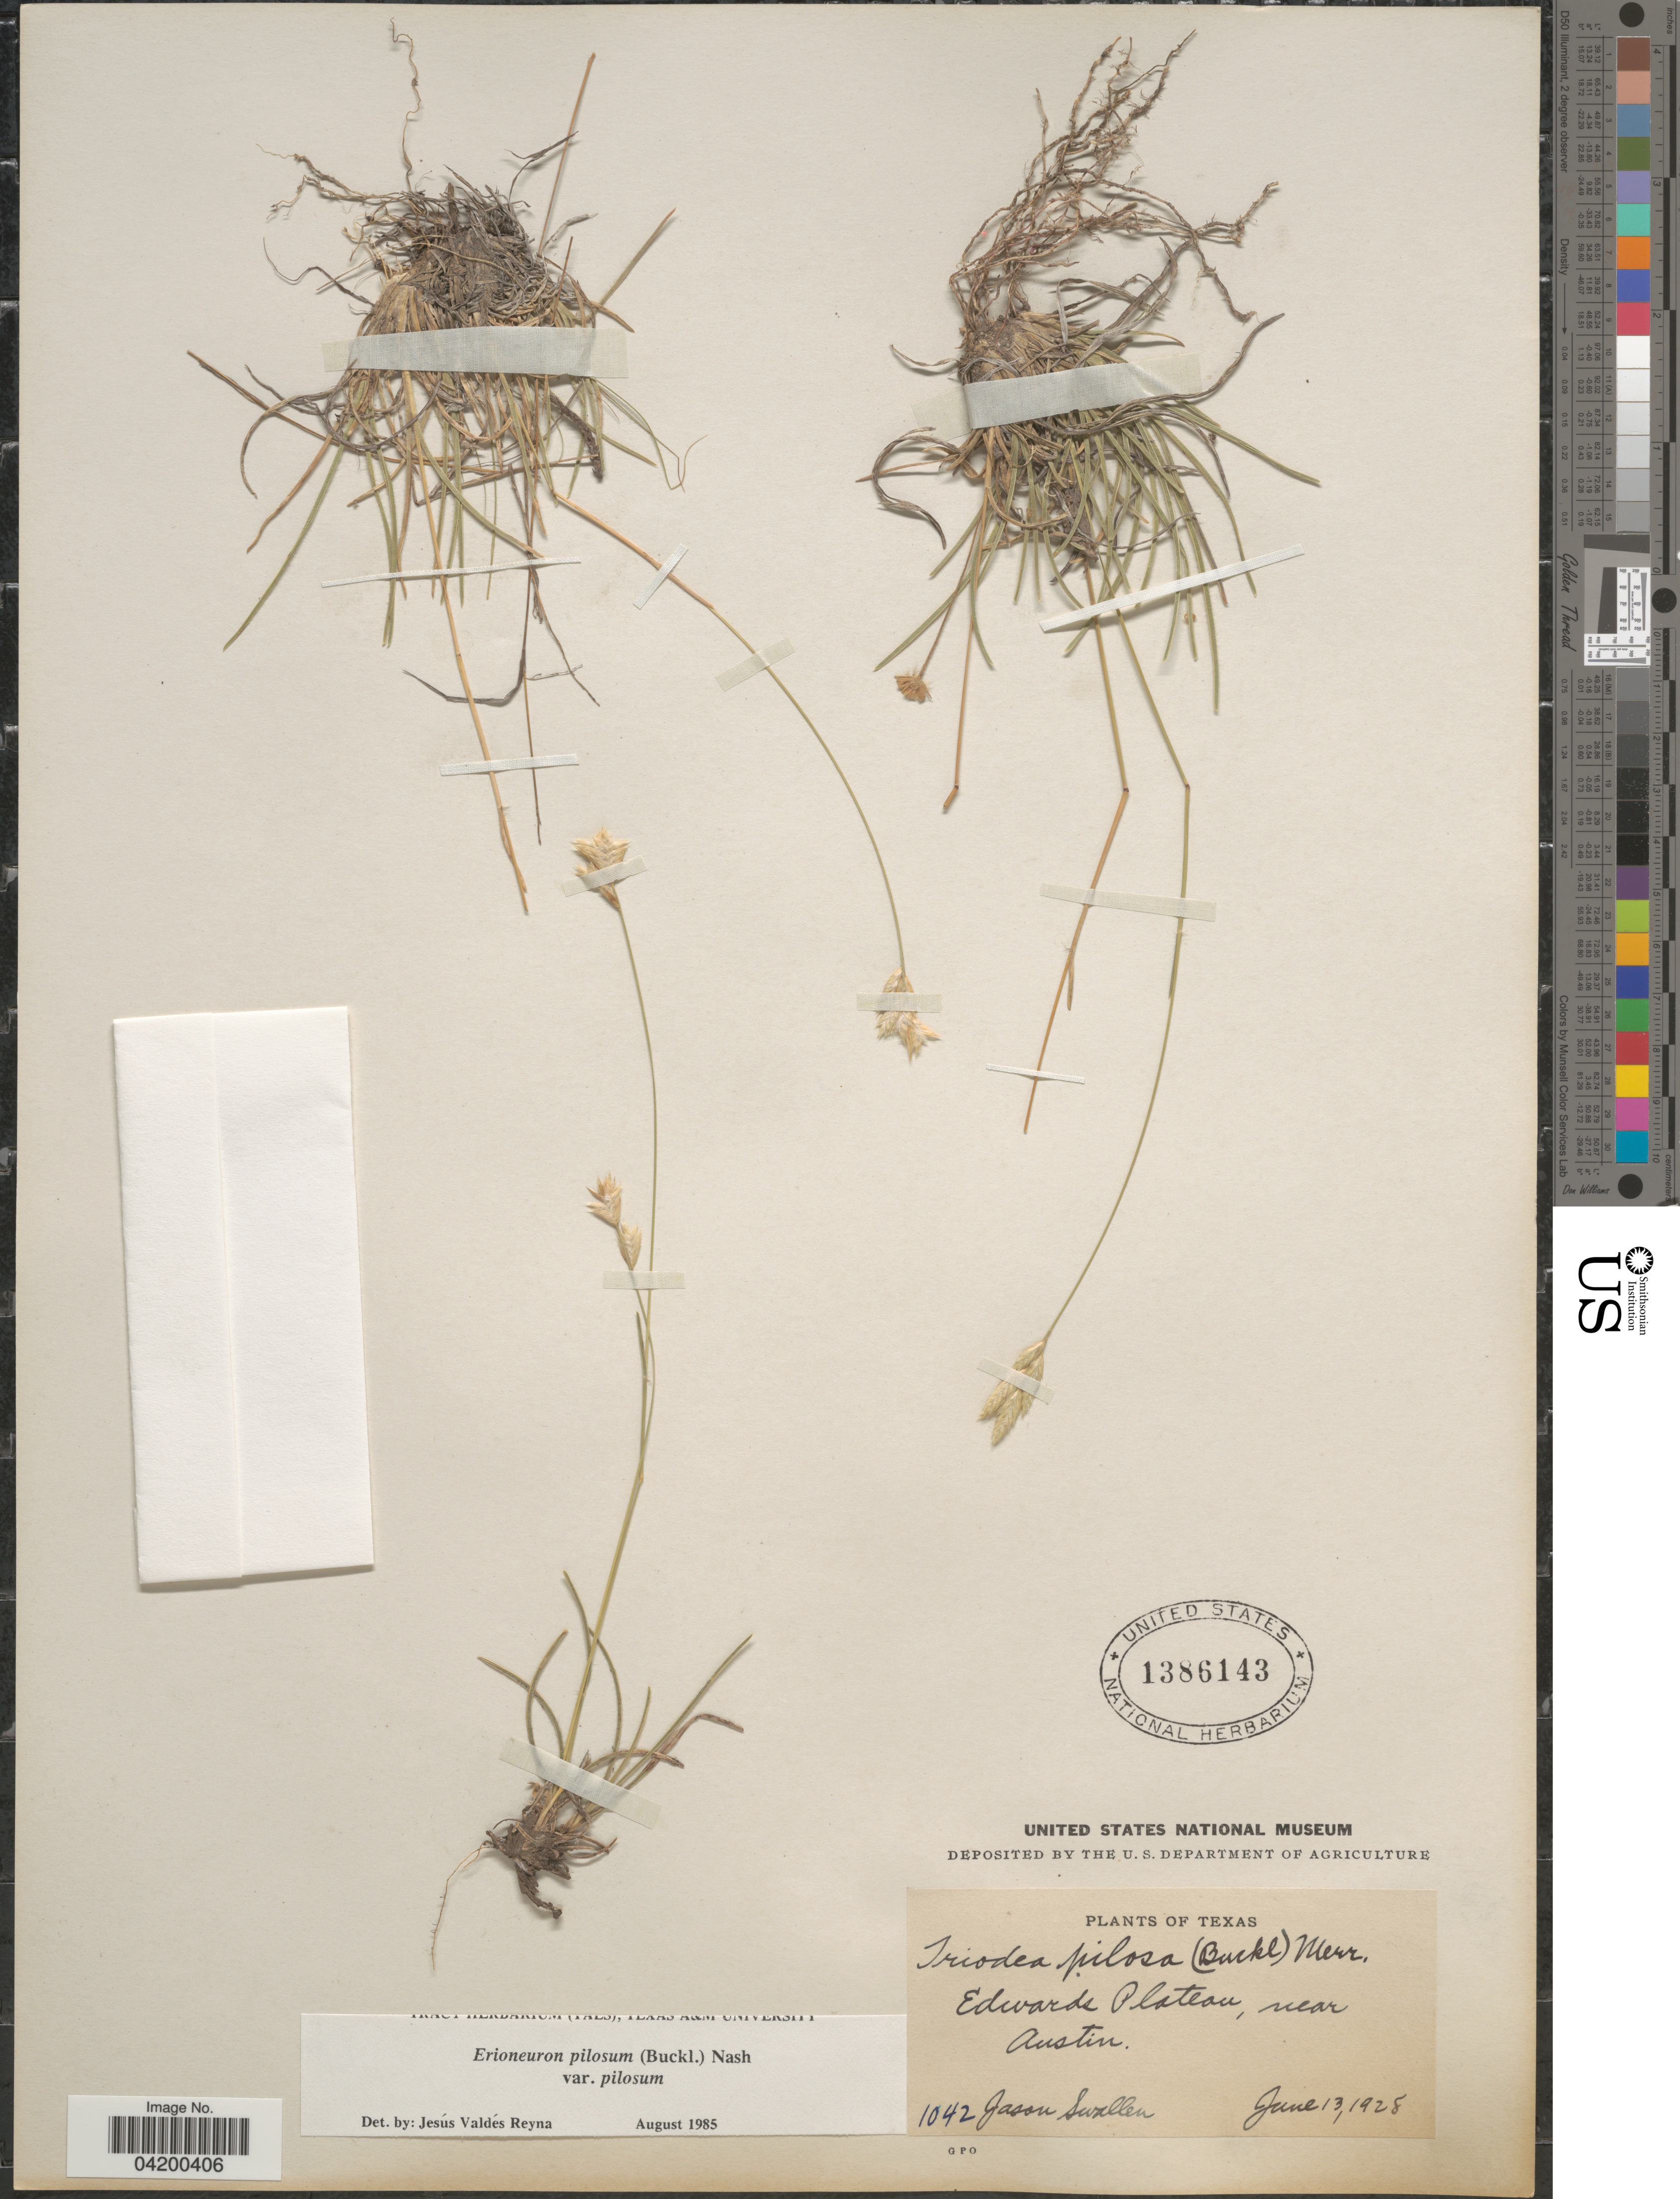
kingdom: Plantae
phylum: Tracheophyta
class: Liliopsida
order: Poales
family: Poaceae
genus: Erioneuron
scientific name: Erioneuron pilosum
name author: (Buckley) Nash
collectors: J. R. Swallen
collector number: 1042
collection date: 1928-06-13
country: United States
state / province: Texas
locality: Edwards Plateau, near Austin.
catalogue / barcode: US 1386143